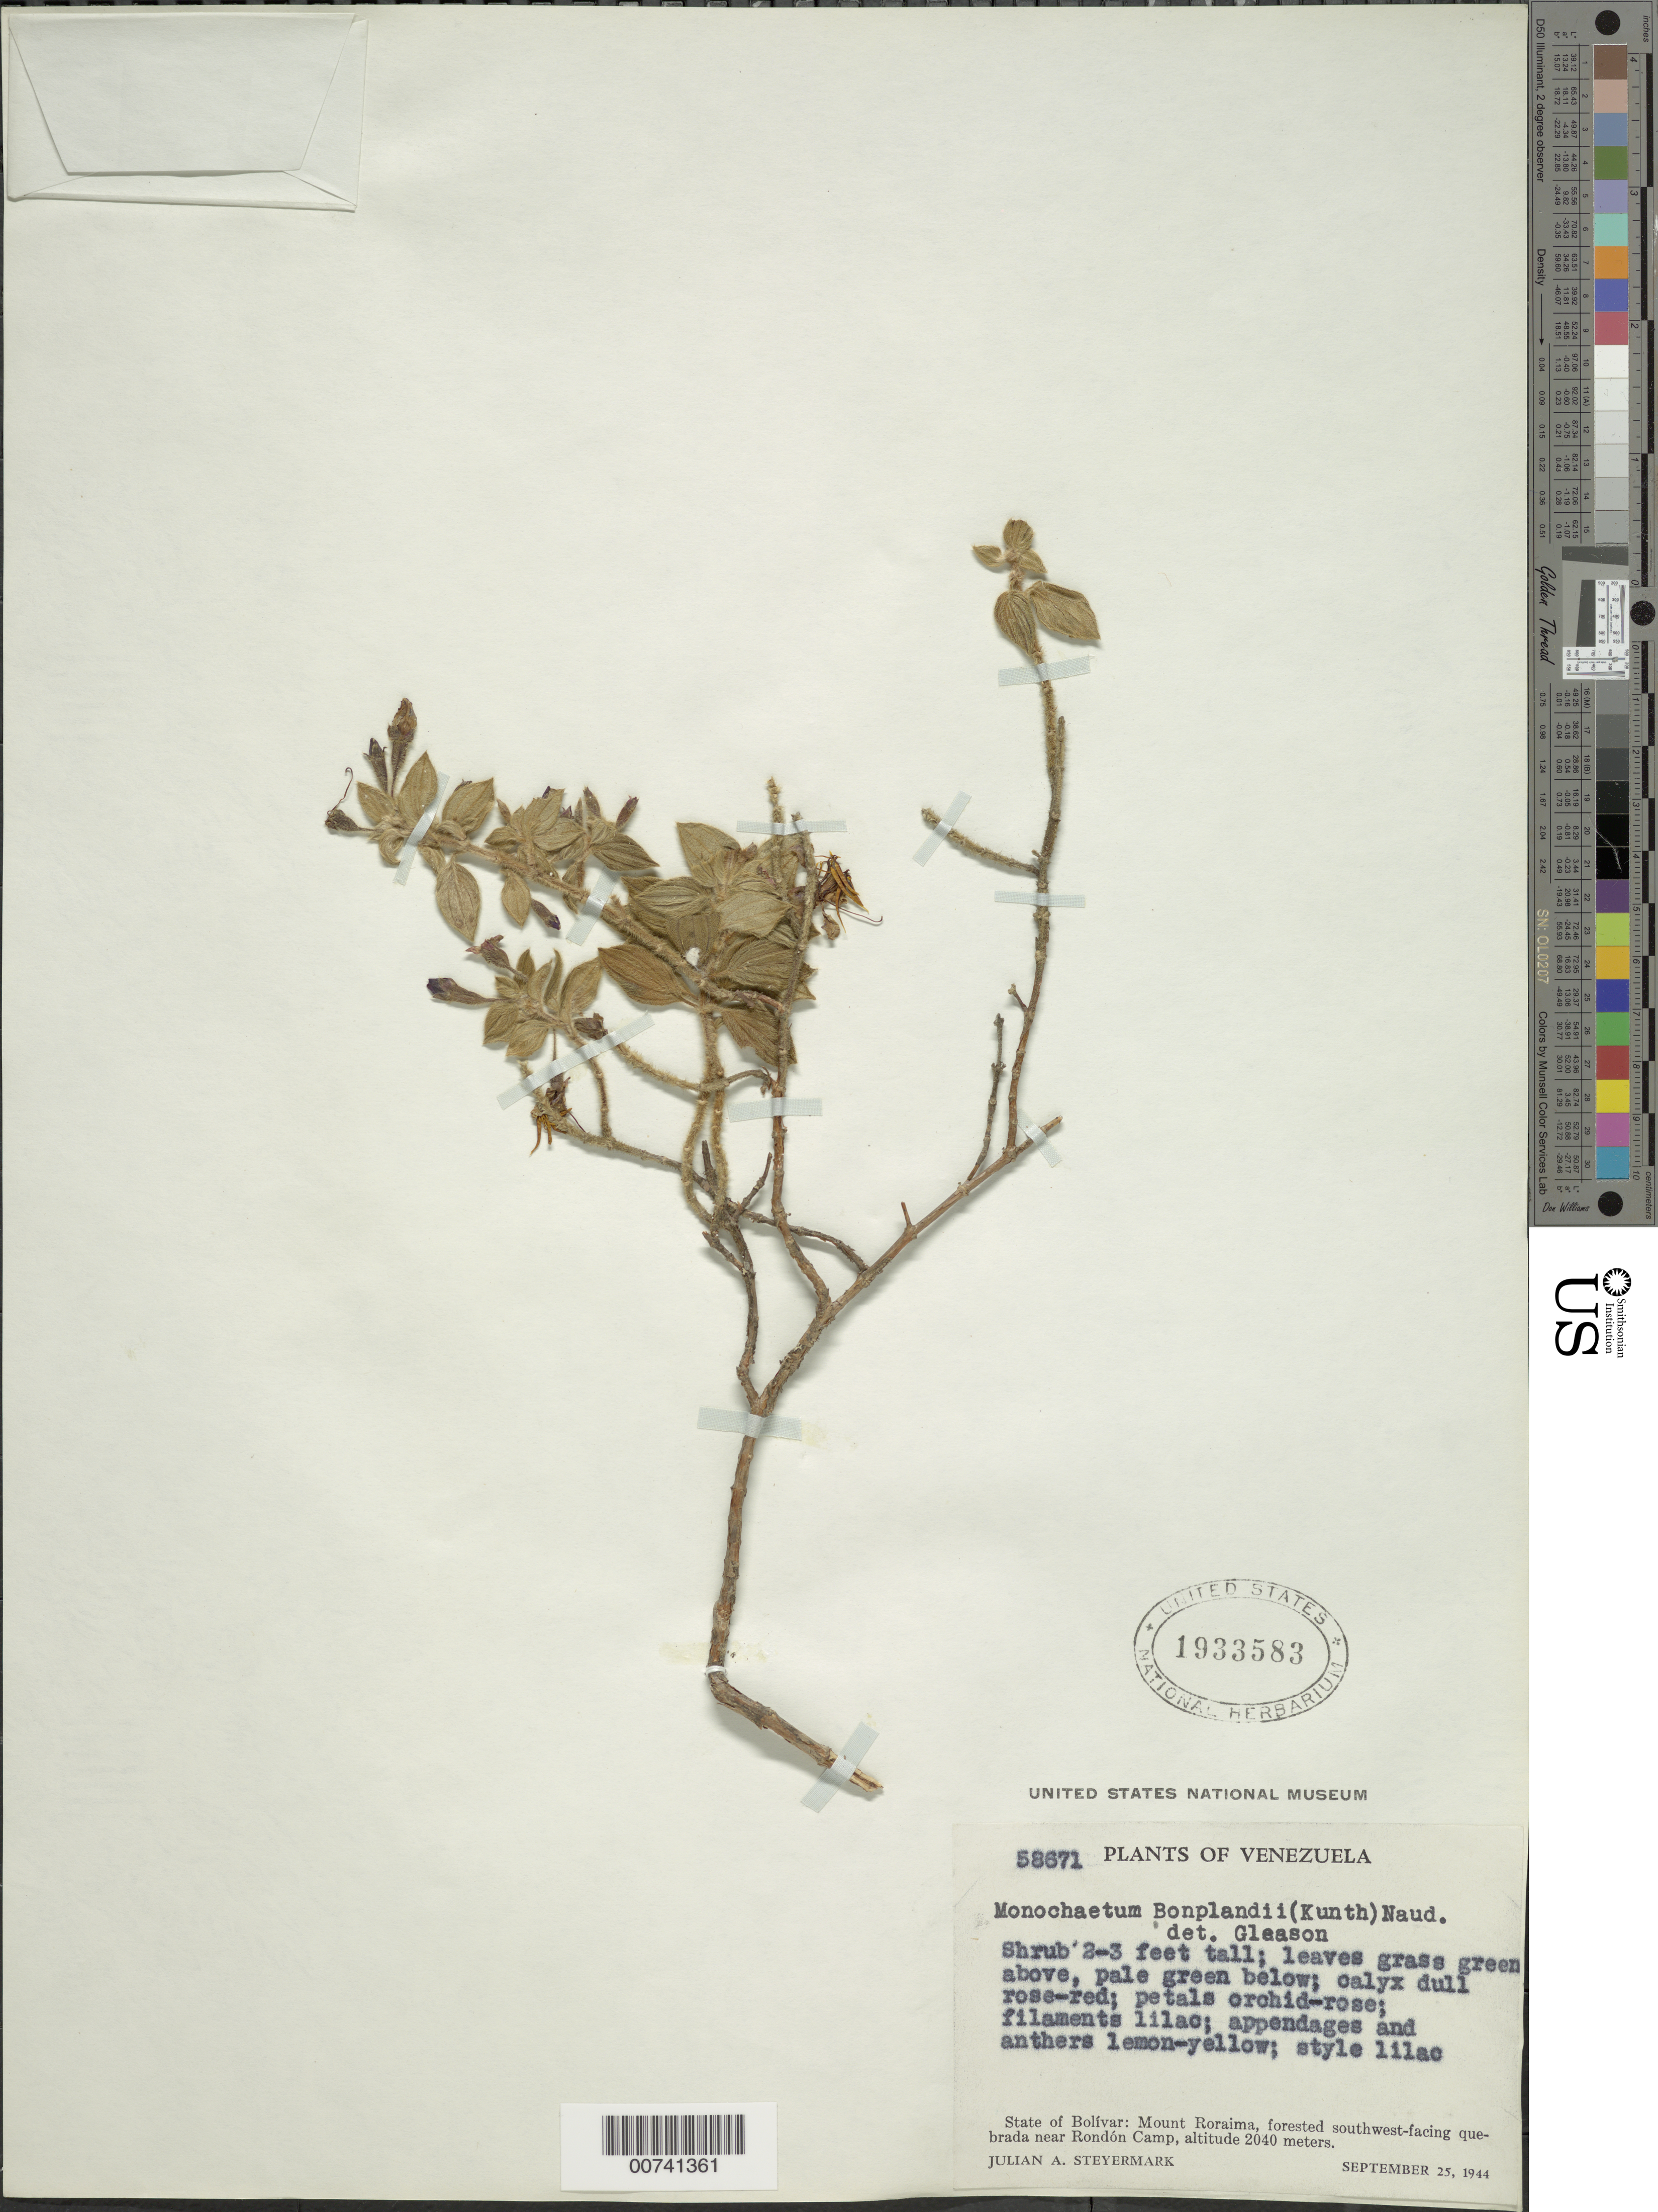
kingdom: Plantae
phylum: Tracheophyta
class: Magnoliopsida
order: Myrtales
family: Melastomataceae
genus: Monochaetum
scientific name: Monochaetum bonplandii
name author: (Kunth) Naudin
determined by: Gleason, H. A.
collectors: J. Steyermark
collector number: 58671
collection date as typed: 25-Sep-44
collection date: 1944-09-25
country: Venezuela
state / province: Bolívar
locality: Mt. Roraima, Rondón Camp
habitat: Forested southwest-facing quebrada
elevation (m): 2042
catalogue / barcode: US 1933583